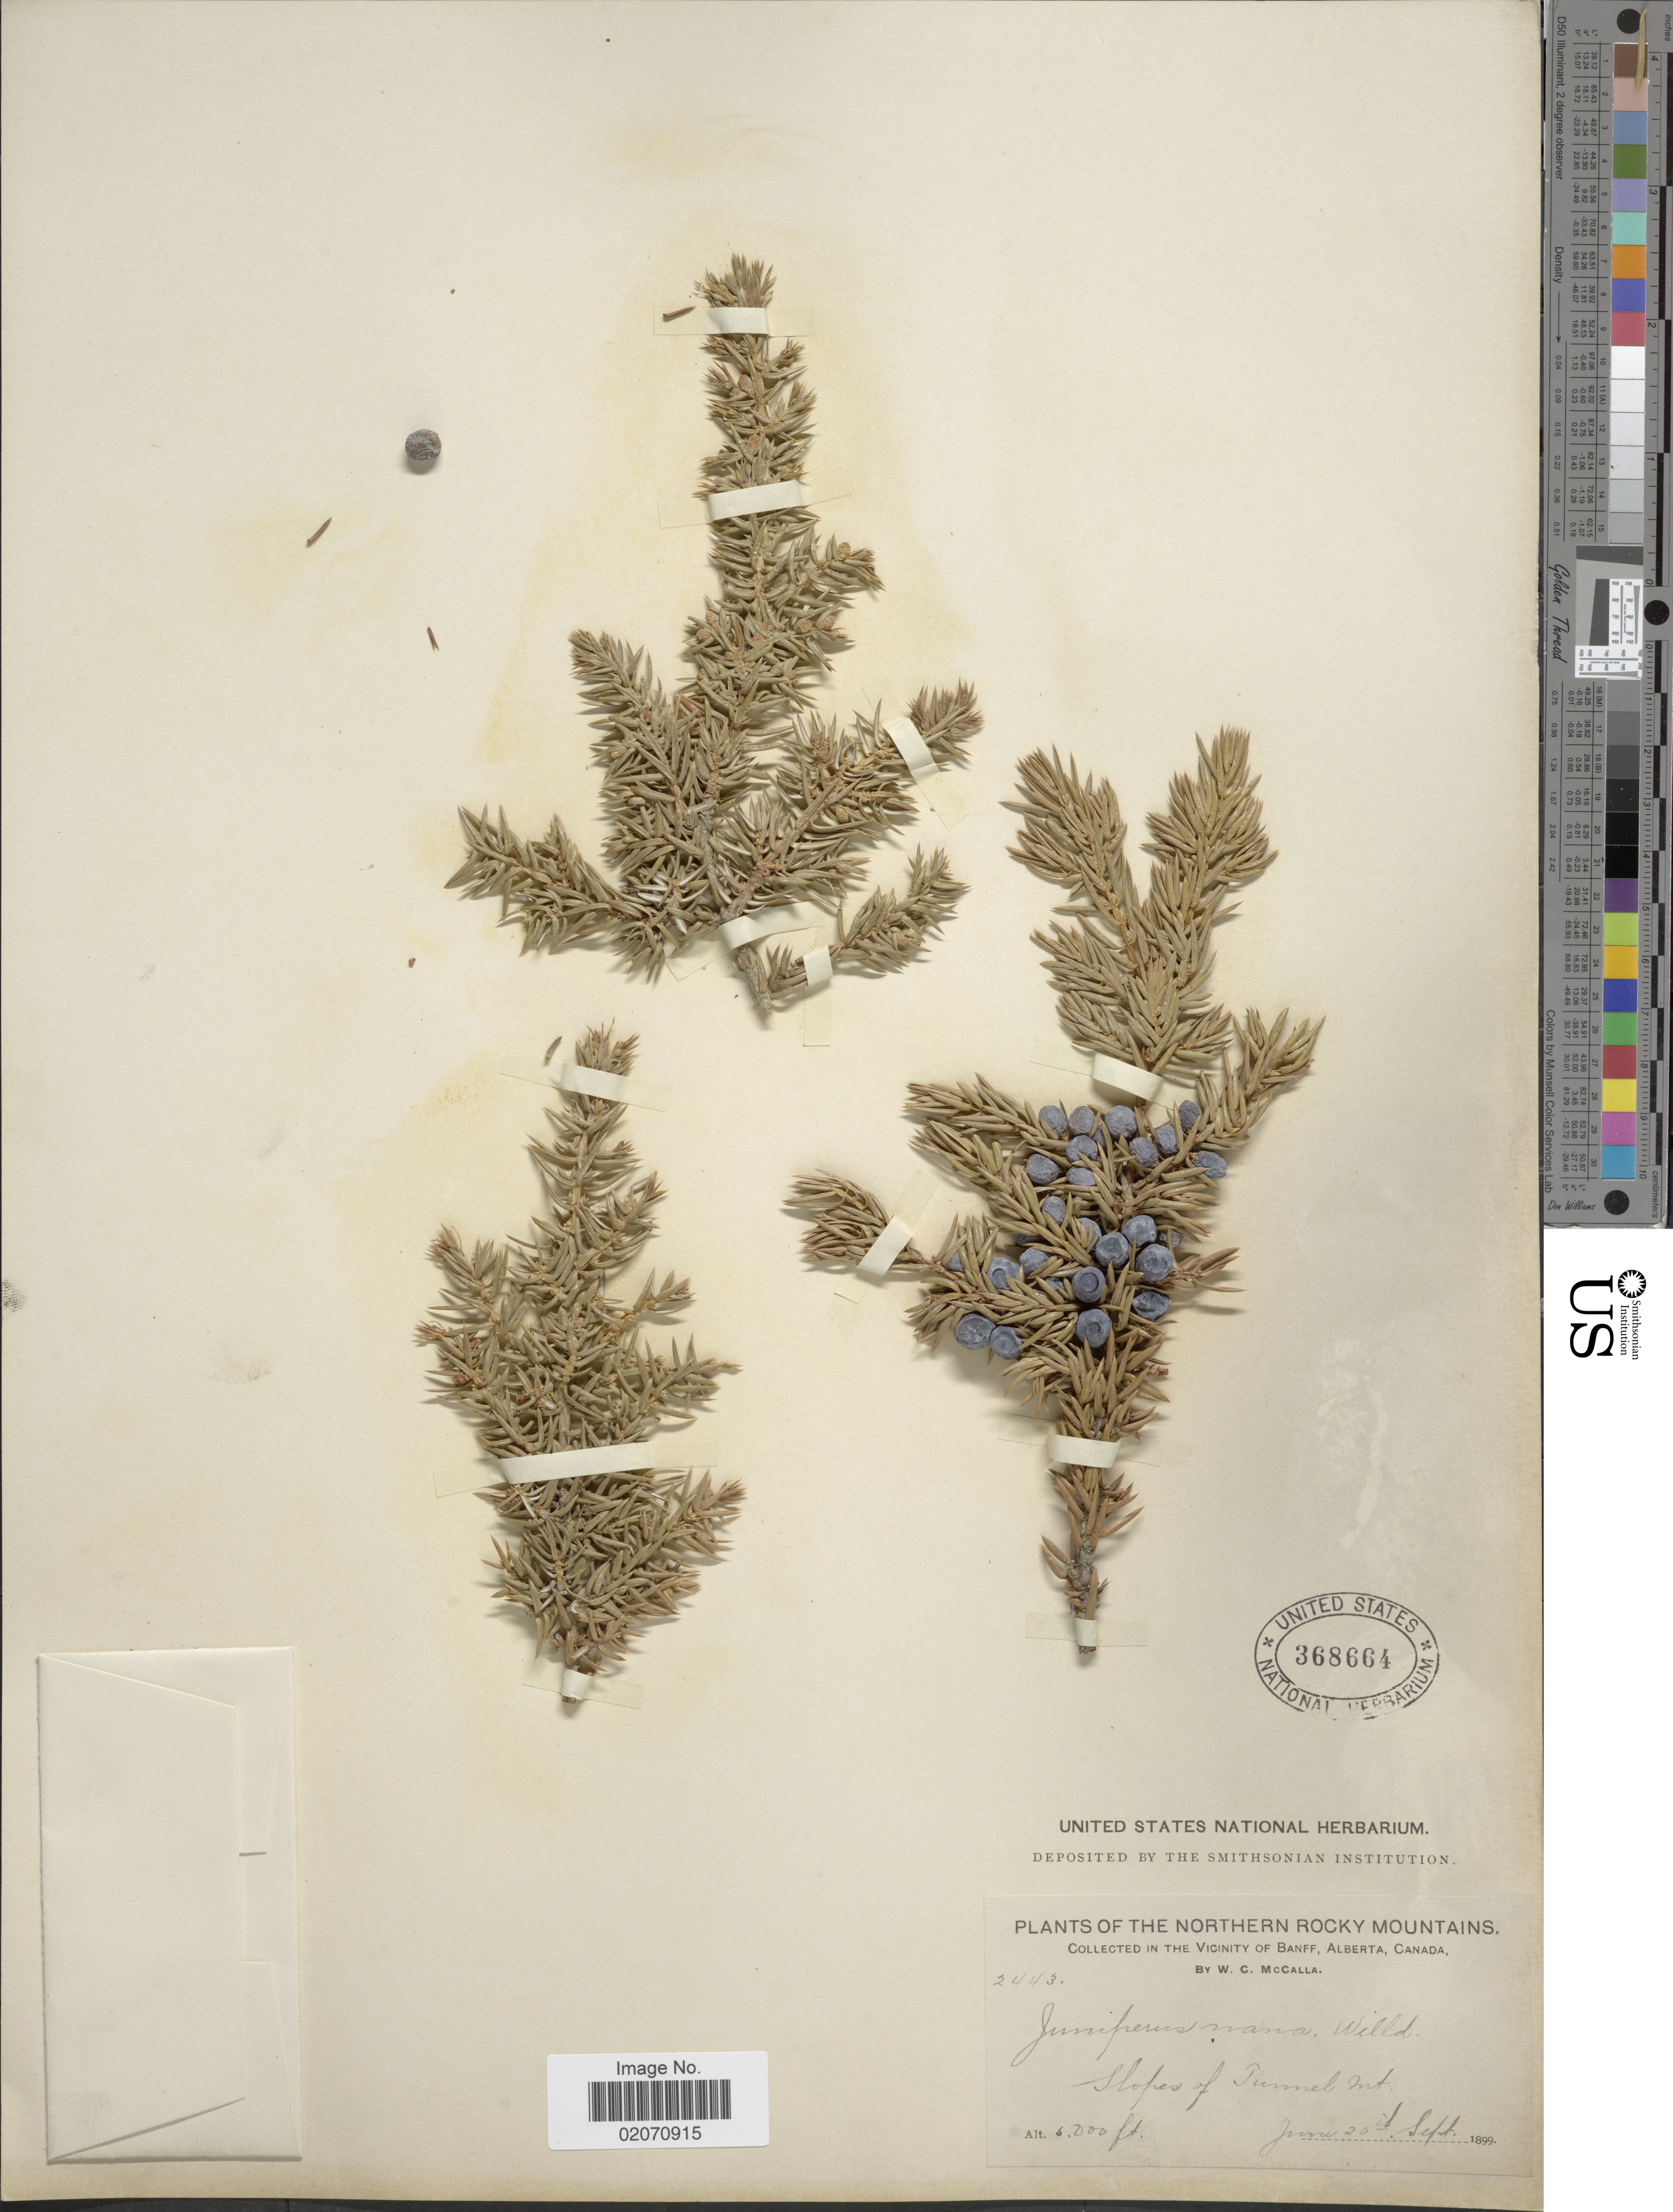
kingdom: Plantae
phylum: Tracheophyta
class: Pinopsida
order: Pinales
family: Cupressaceae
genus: Juniperus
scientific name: Juniperus communis subsp. nana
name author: (Willd.) Syme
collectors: W. McCalla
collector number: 2443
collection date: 1899-06-20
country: Canada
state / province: Alberta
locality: Northern Rocky Mountains, The Vicinity of Banff, Slopes of Tunnel Int.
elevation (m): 1524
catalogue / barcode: US 368664